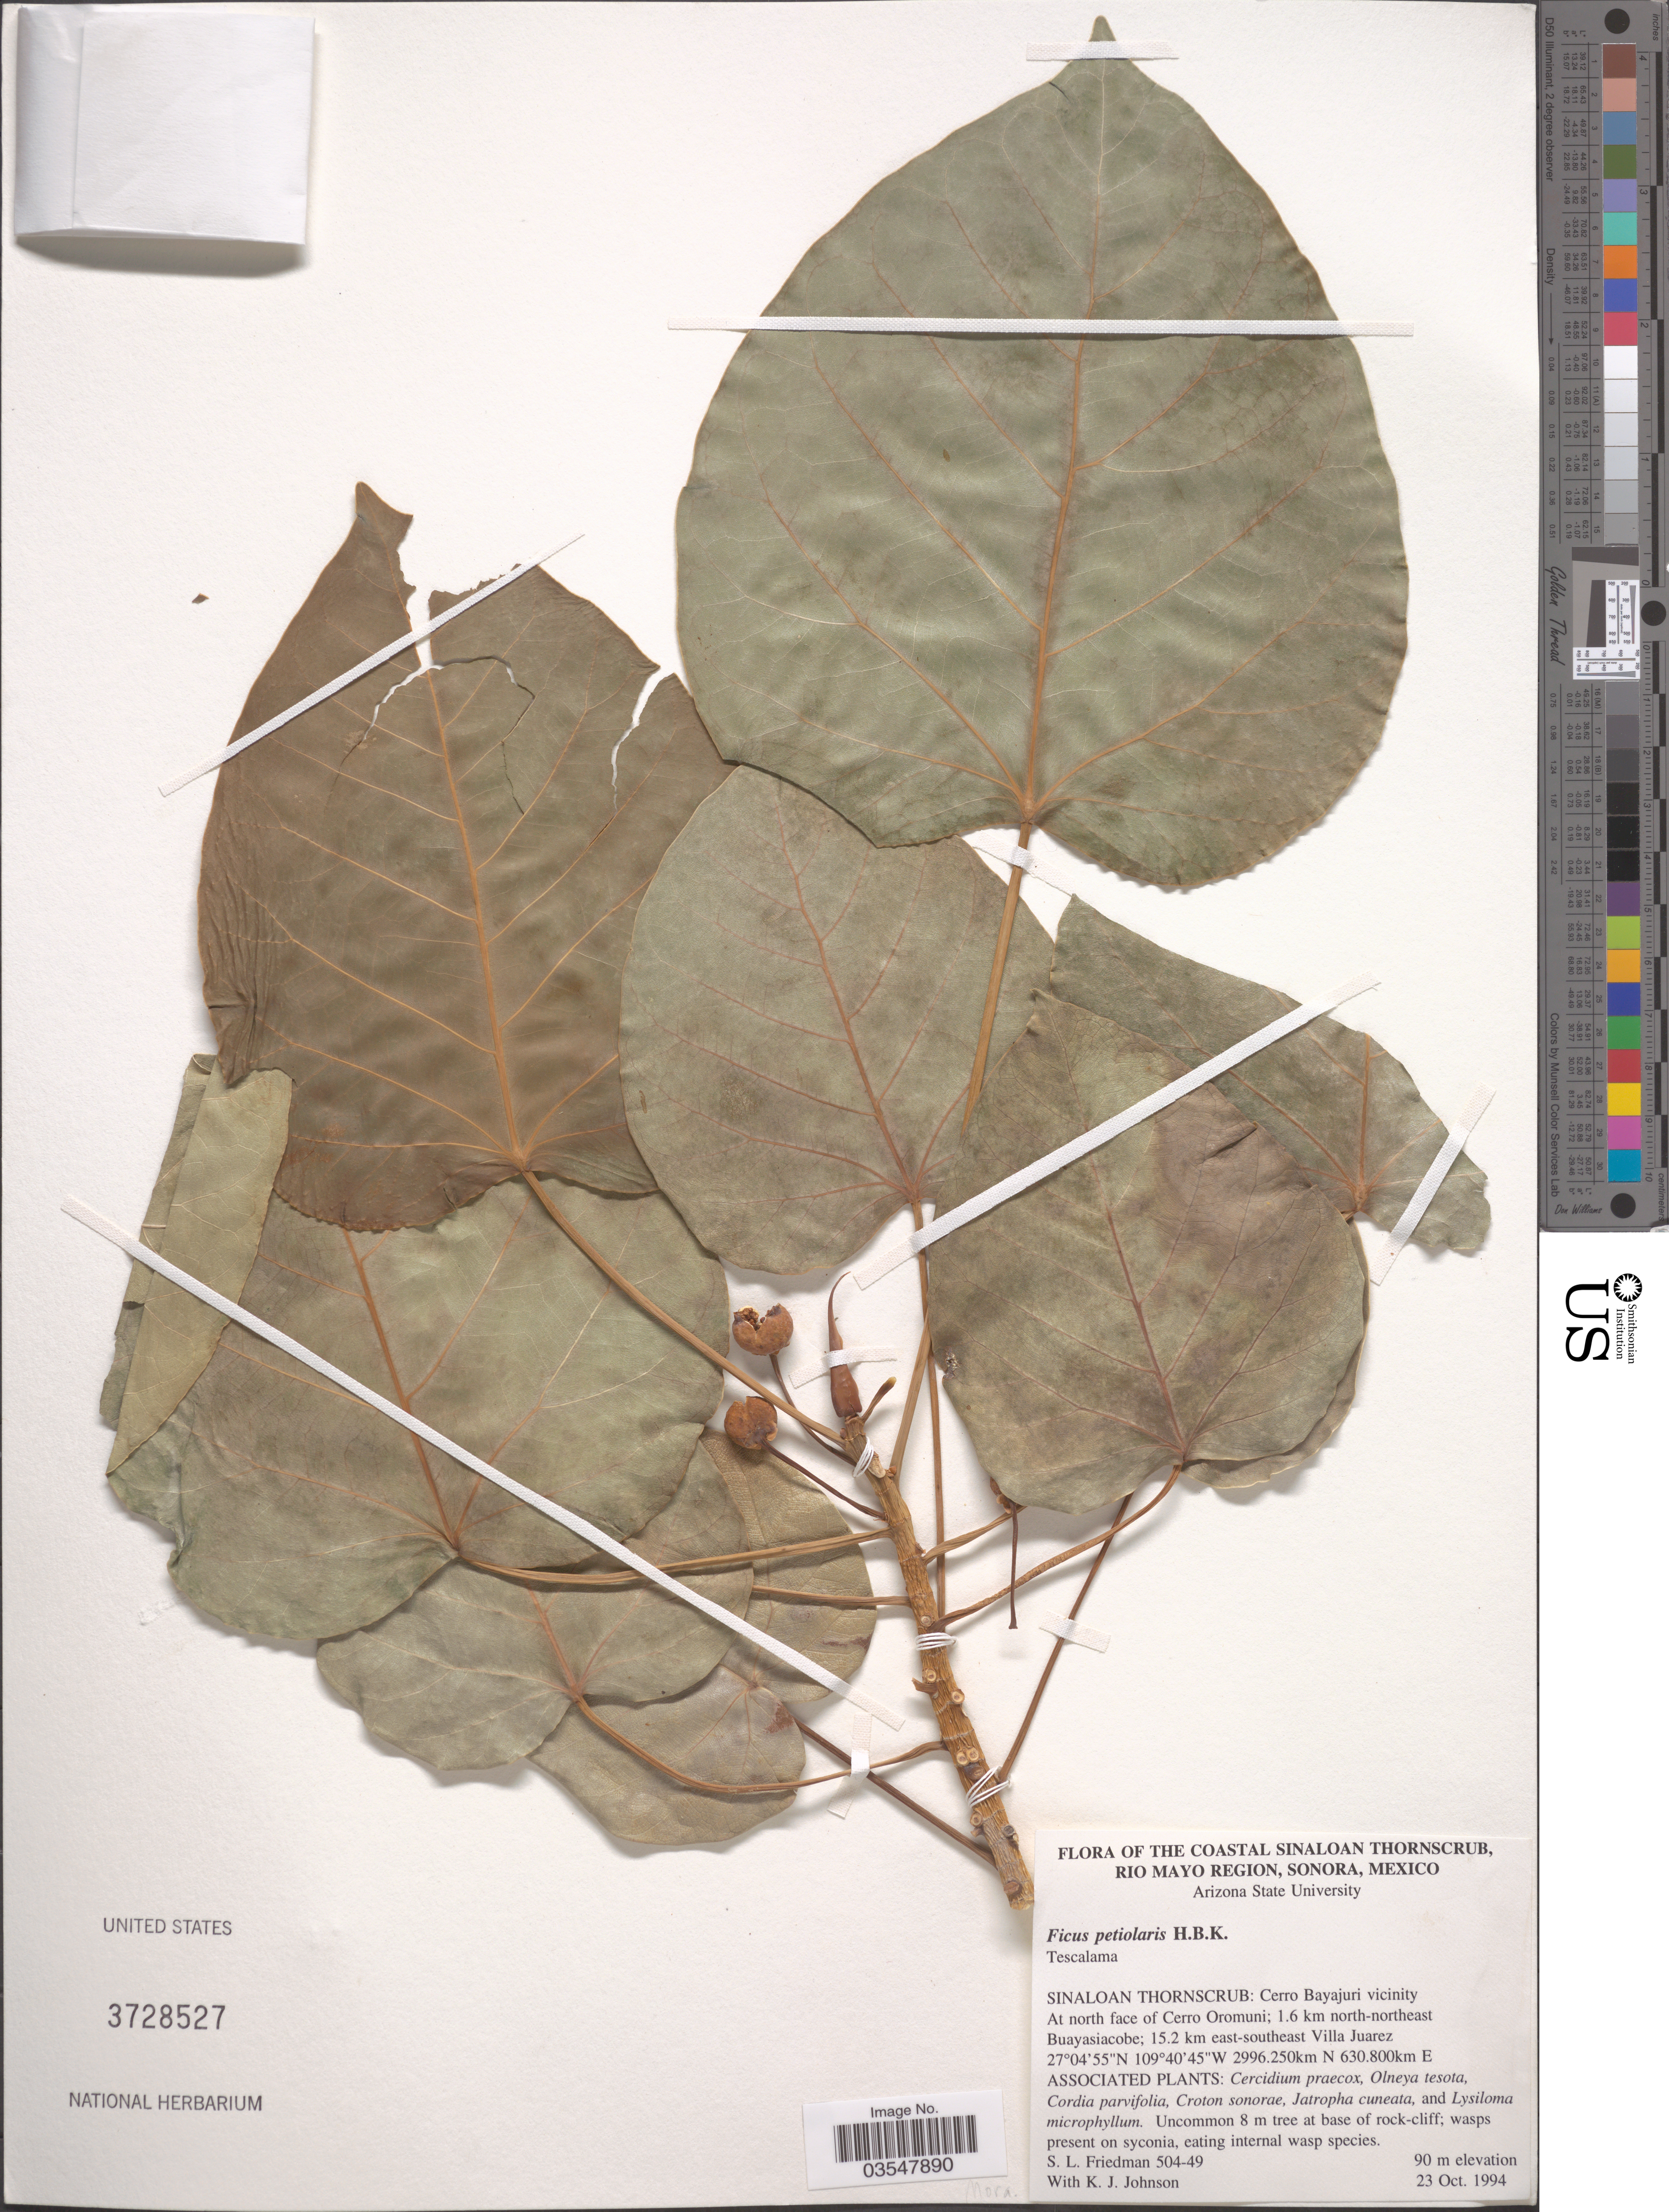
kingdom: Plantae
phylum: Tracheophyta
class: Magnoliopsida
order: Rosales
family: Moraceae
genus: Ficus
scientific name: Ficus petiolaris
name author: Kunth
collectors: S. Friedman & K. Johnson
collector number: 504-49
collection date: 1994-10-23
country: Mexico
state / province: Sonora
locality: The Coastal Sinaloan Thornscrub, Rio Mayo Region. Sinaloan Thornscrub: Cerro Bayajuri vicinity. At north face of Cerro Oromuni; 1.6 km north-northeast Buayasiacobe; 15.2 km east-southeast of Villa Juarez. 2996.250km N 630.800km E.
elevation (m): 90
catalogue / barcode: US 3728527